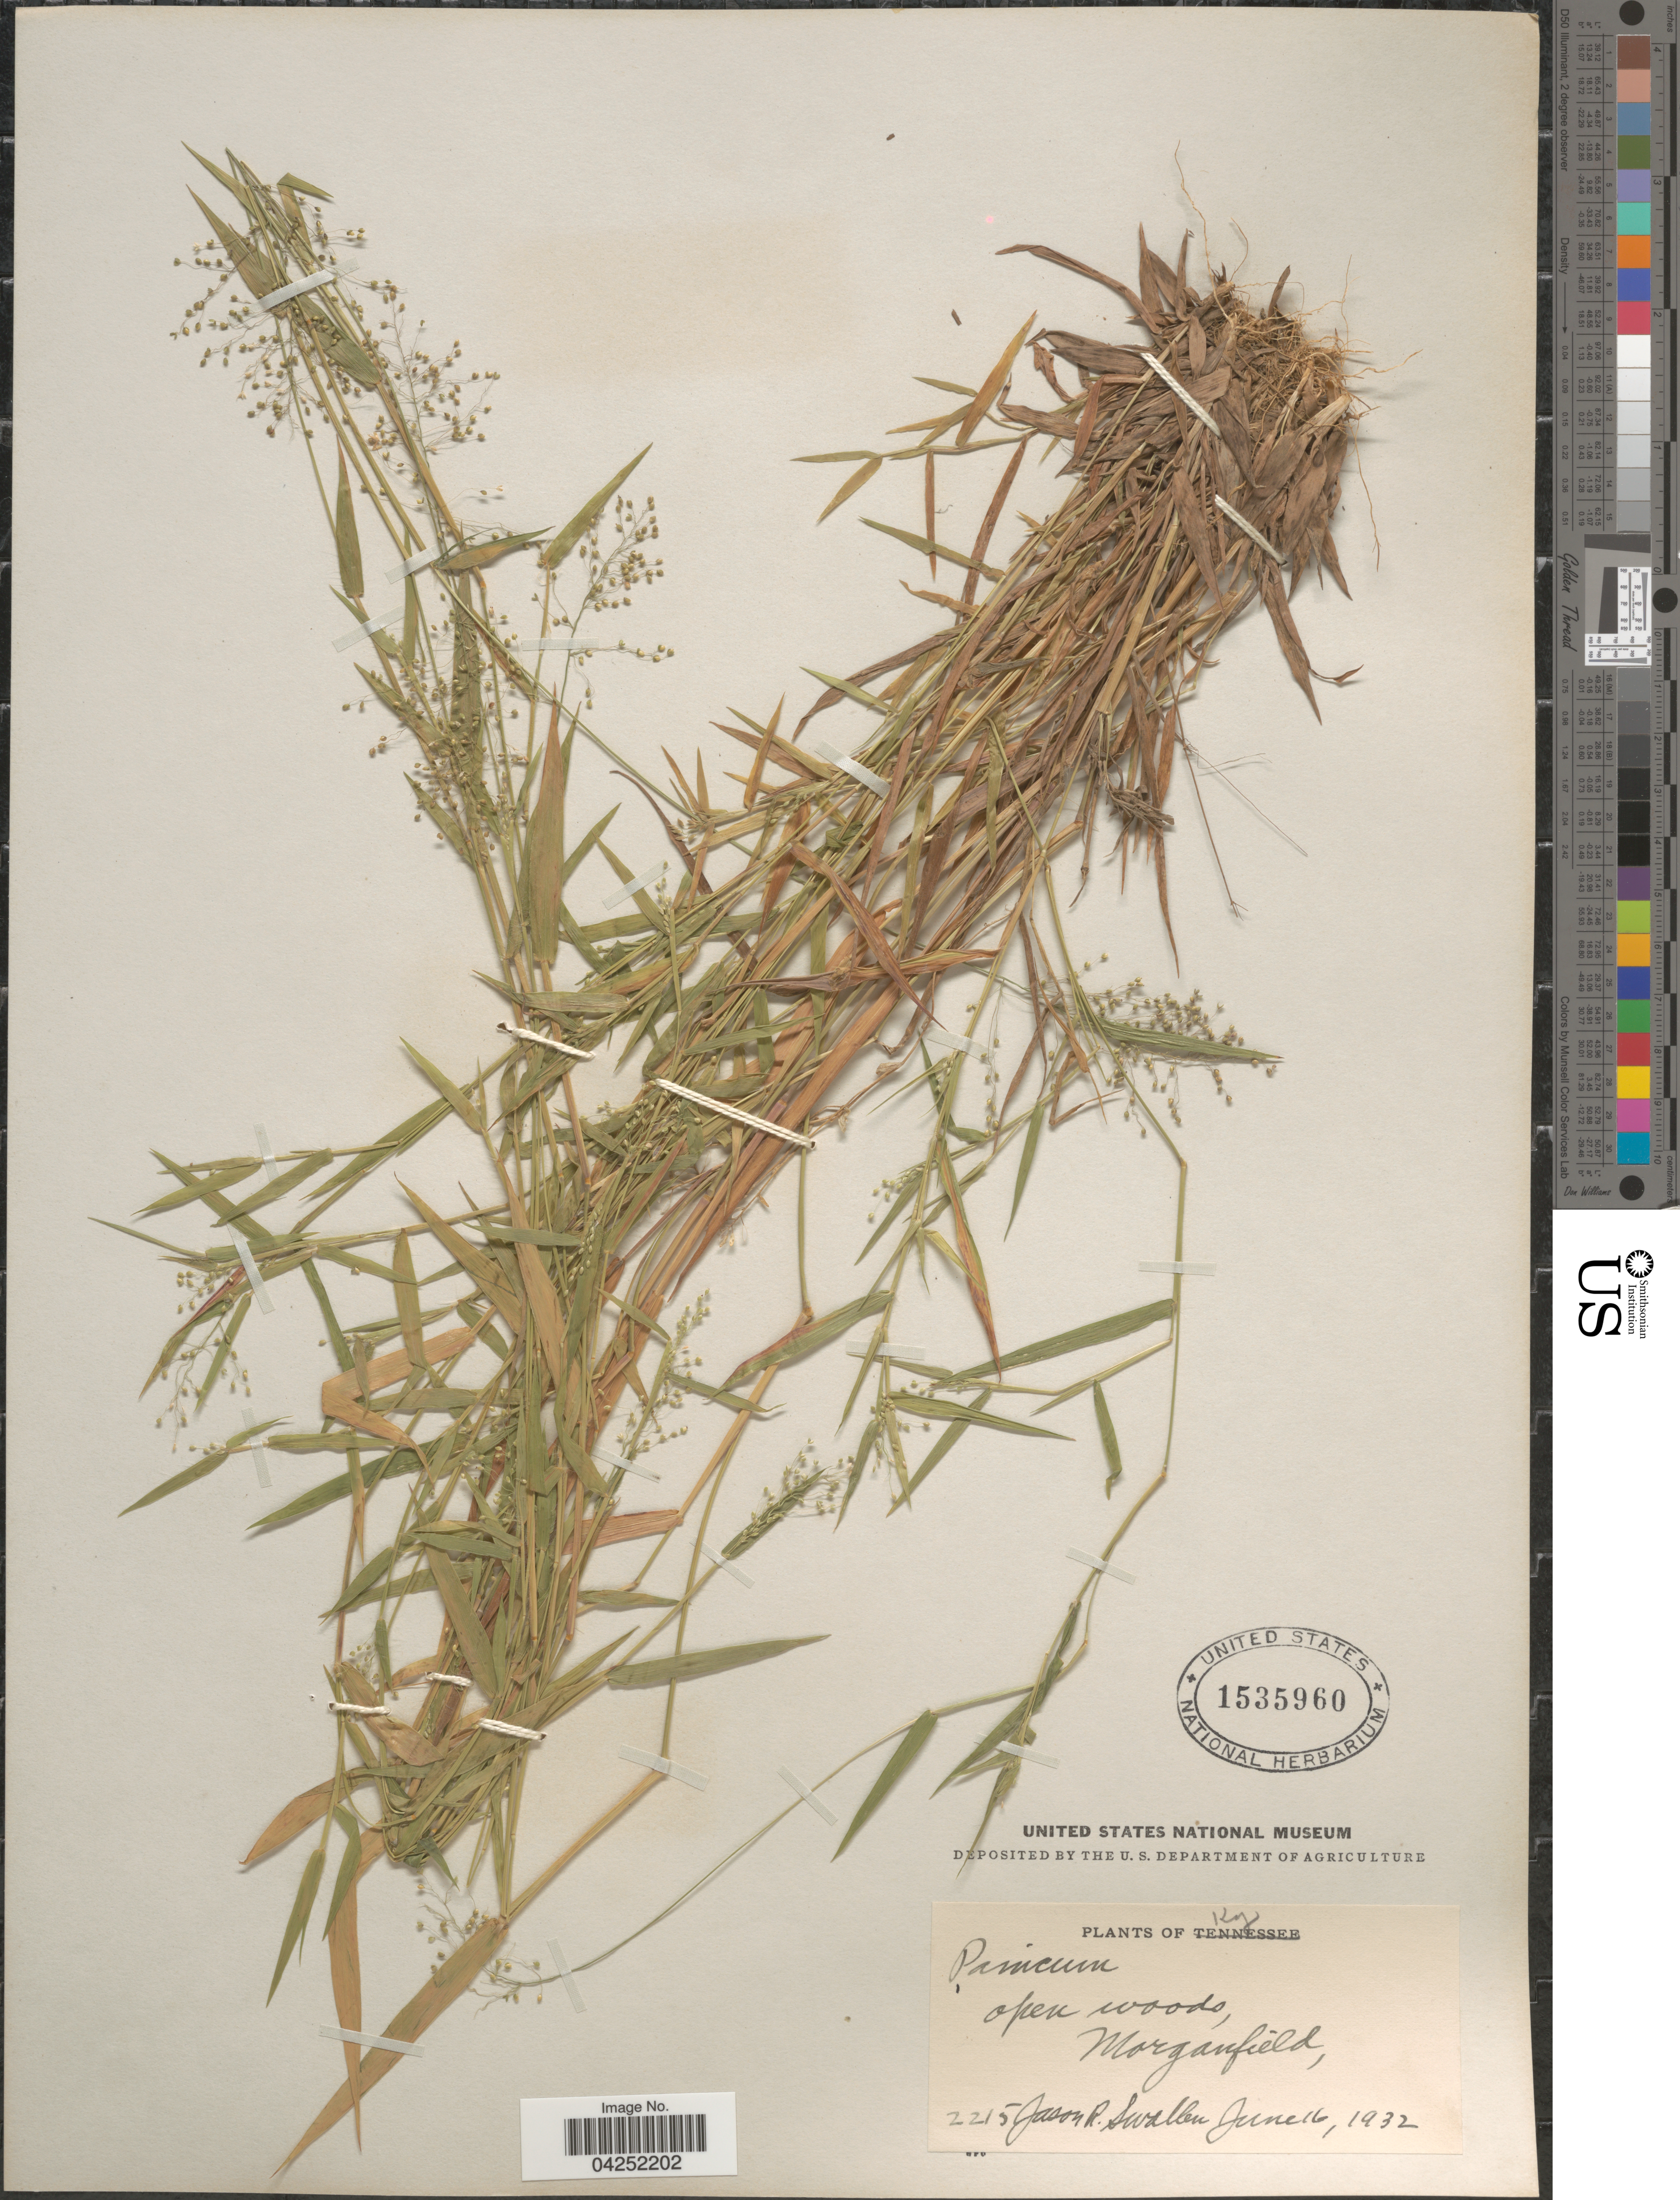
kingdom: Plantae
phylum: Tracheophyta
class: Liliopsida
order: Poales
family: Poaceae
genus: Dichanthelium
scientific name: Dichanthelium acuminatum var. lindheimeri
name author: (Nash) Gould & C.A. Clark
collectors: J. R. Swallen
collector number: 2215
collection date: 1932-06-16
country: United States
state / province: Kentucky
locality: Open woods, Morganfield.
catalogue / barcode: US 1535960